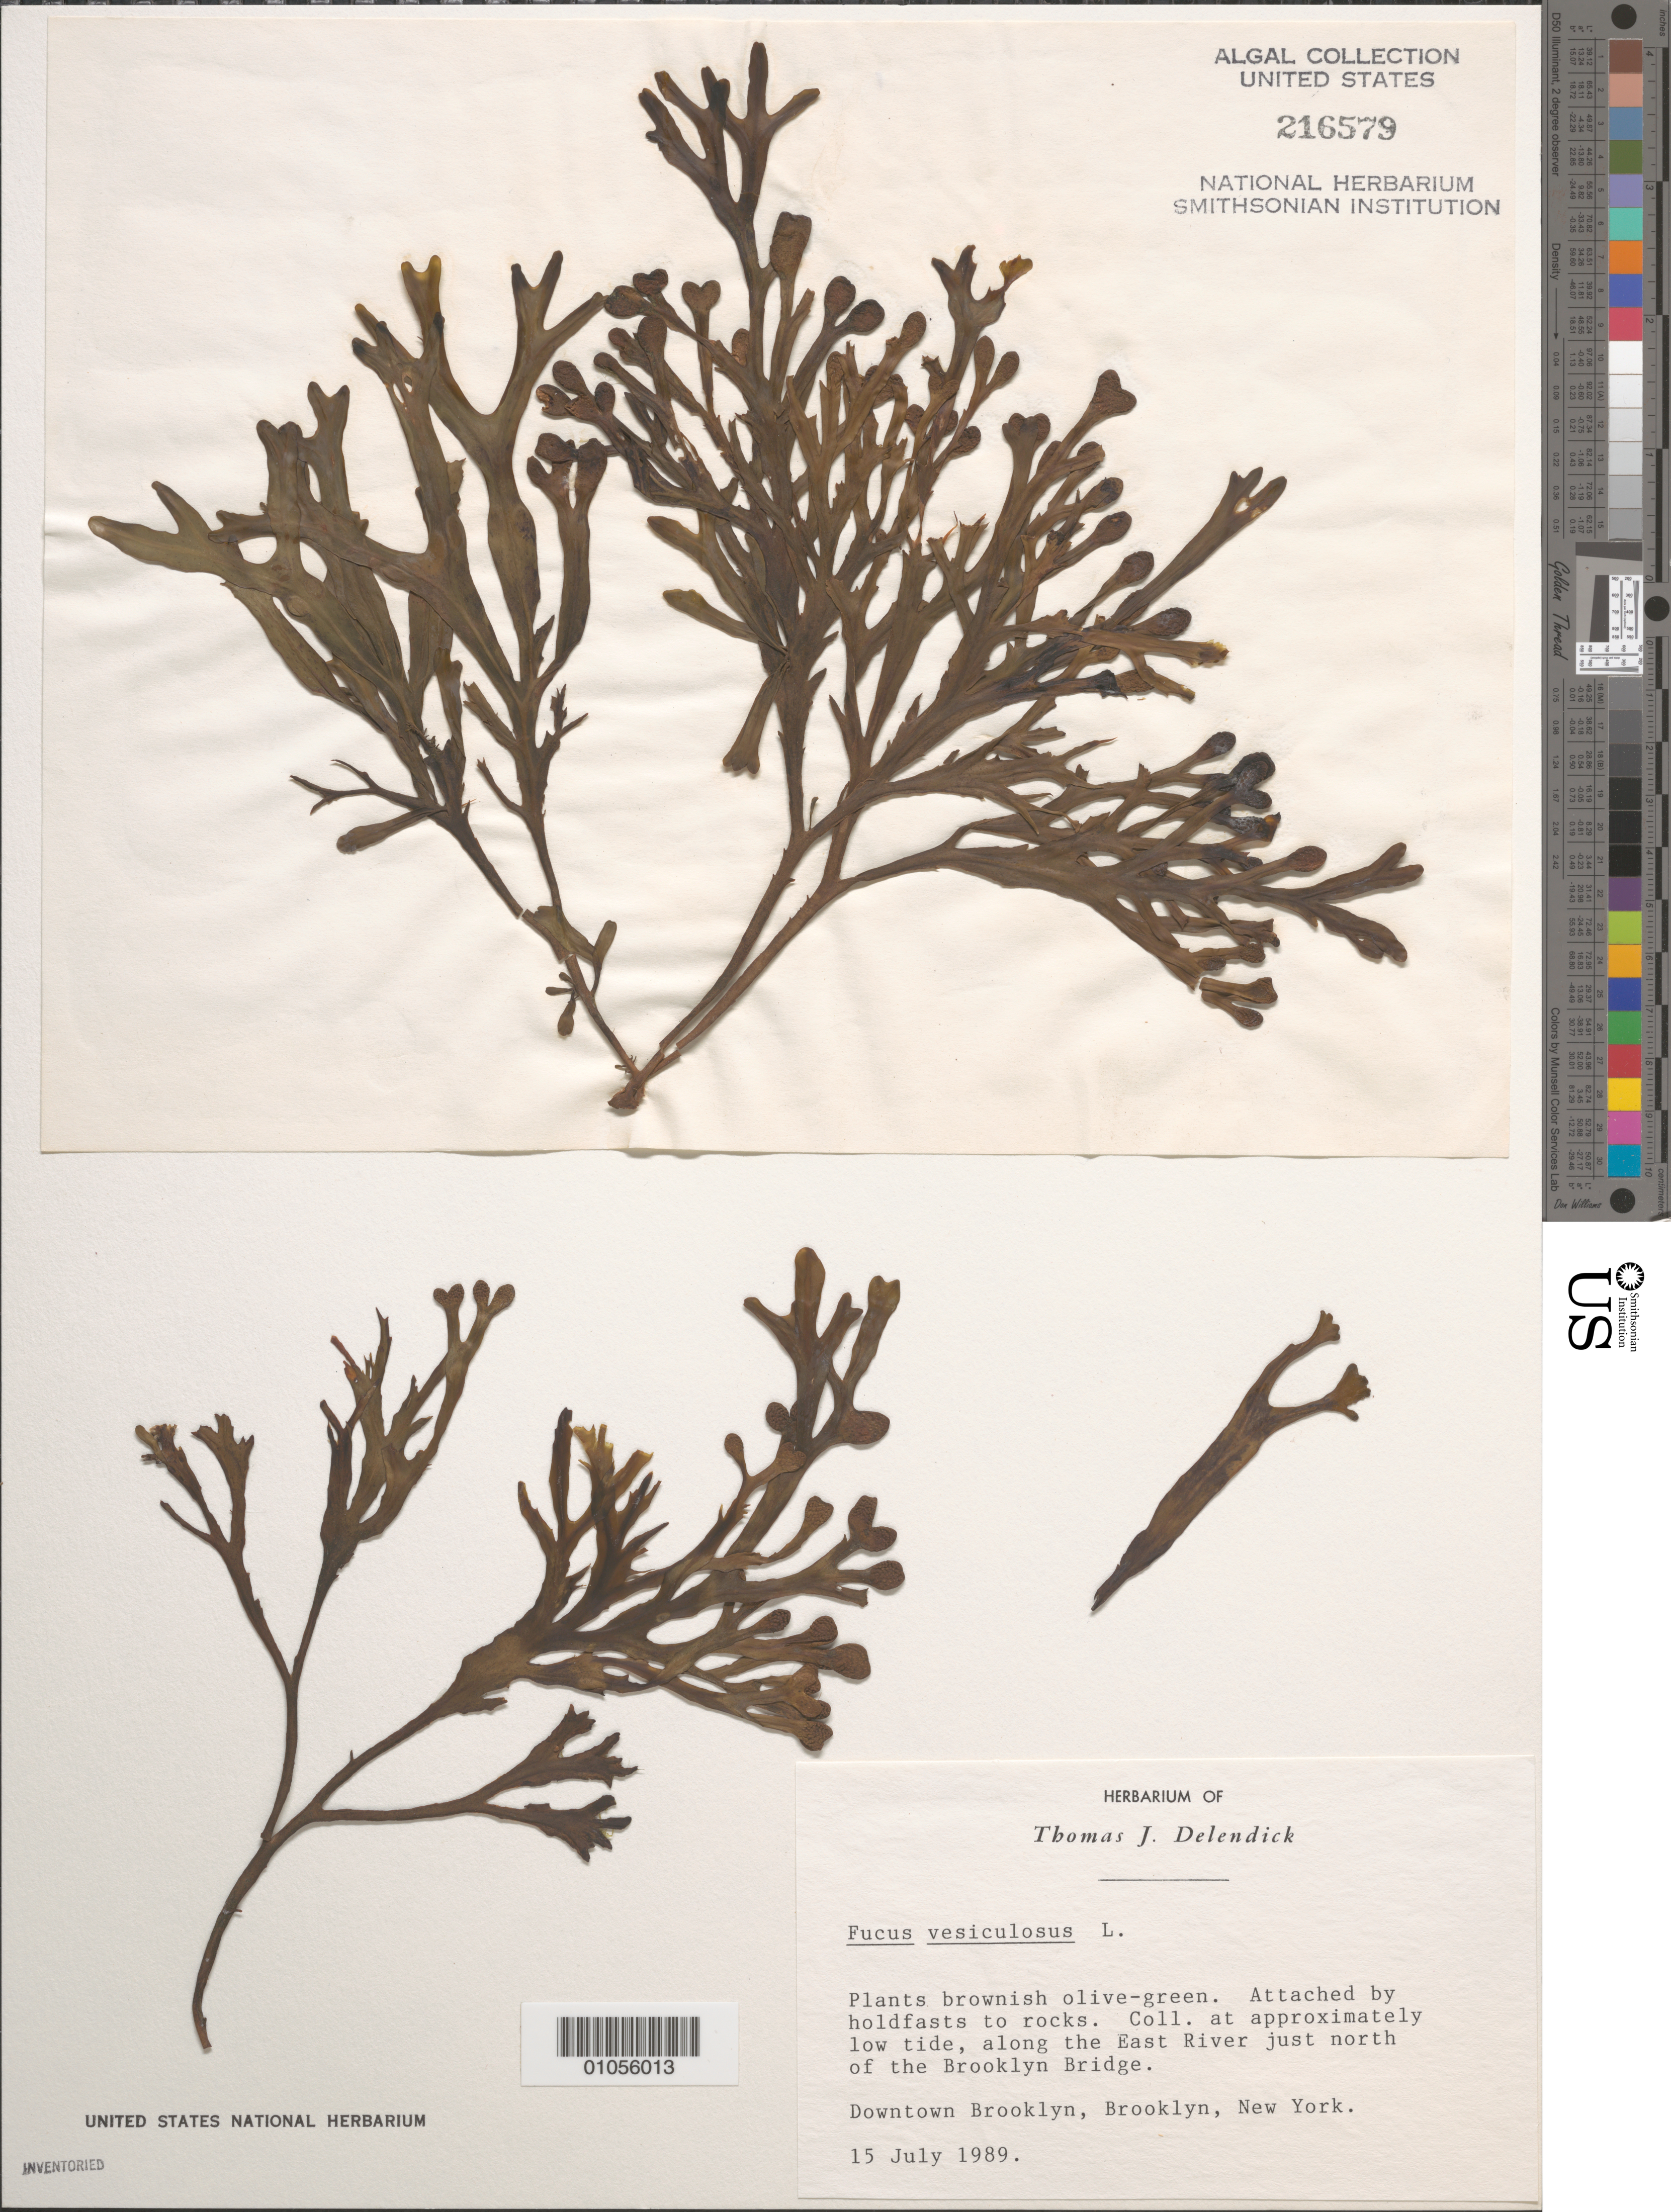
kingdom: Chromista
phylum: Ochrophyta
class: Phaeophyceae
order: Fucales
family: Fucaceae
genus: Fucus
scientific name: Fucus vesiculosus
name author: L.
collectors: T. Delendick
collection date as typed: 15 Jul 1989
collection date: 1989-07-15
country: United States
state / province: New York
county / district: Kings County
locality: Along East River just north of Brooklyn Bridge, downtown Brooklyn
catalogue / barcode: US 216579